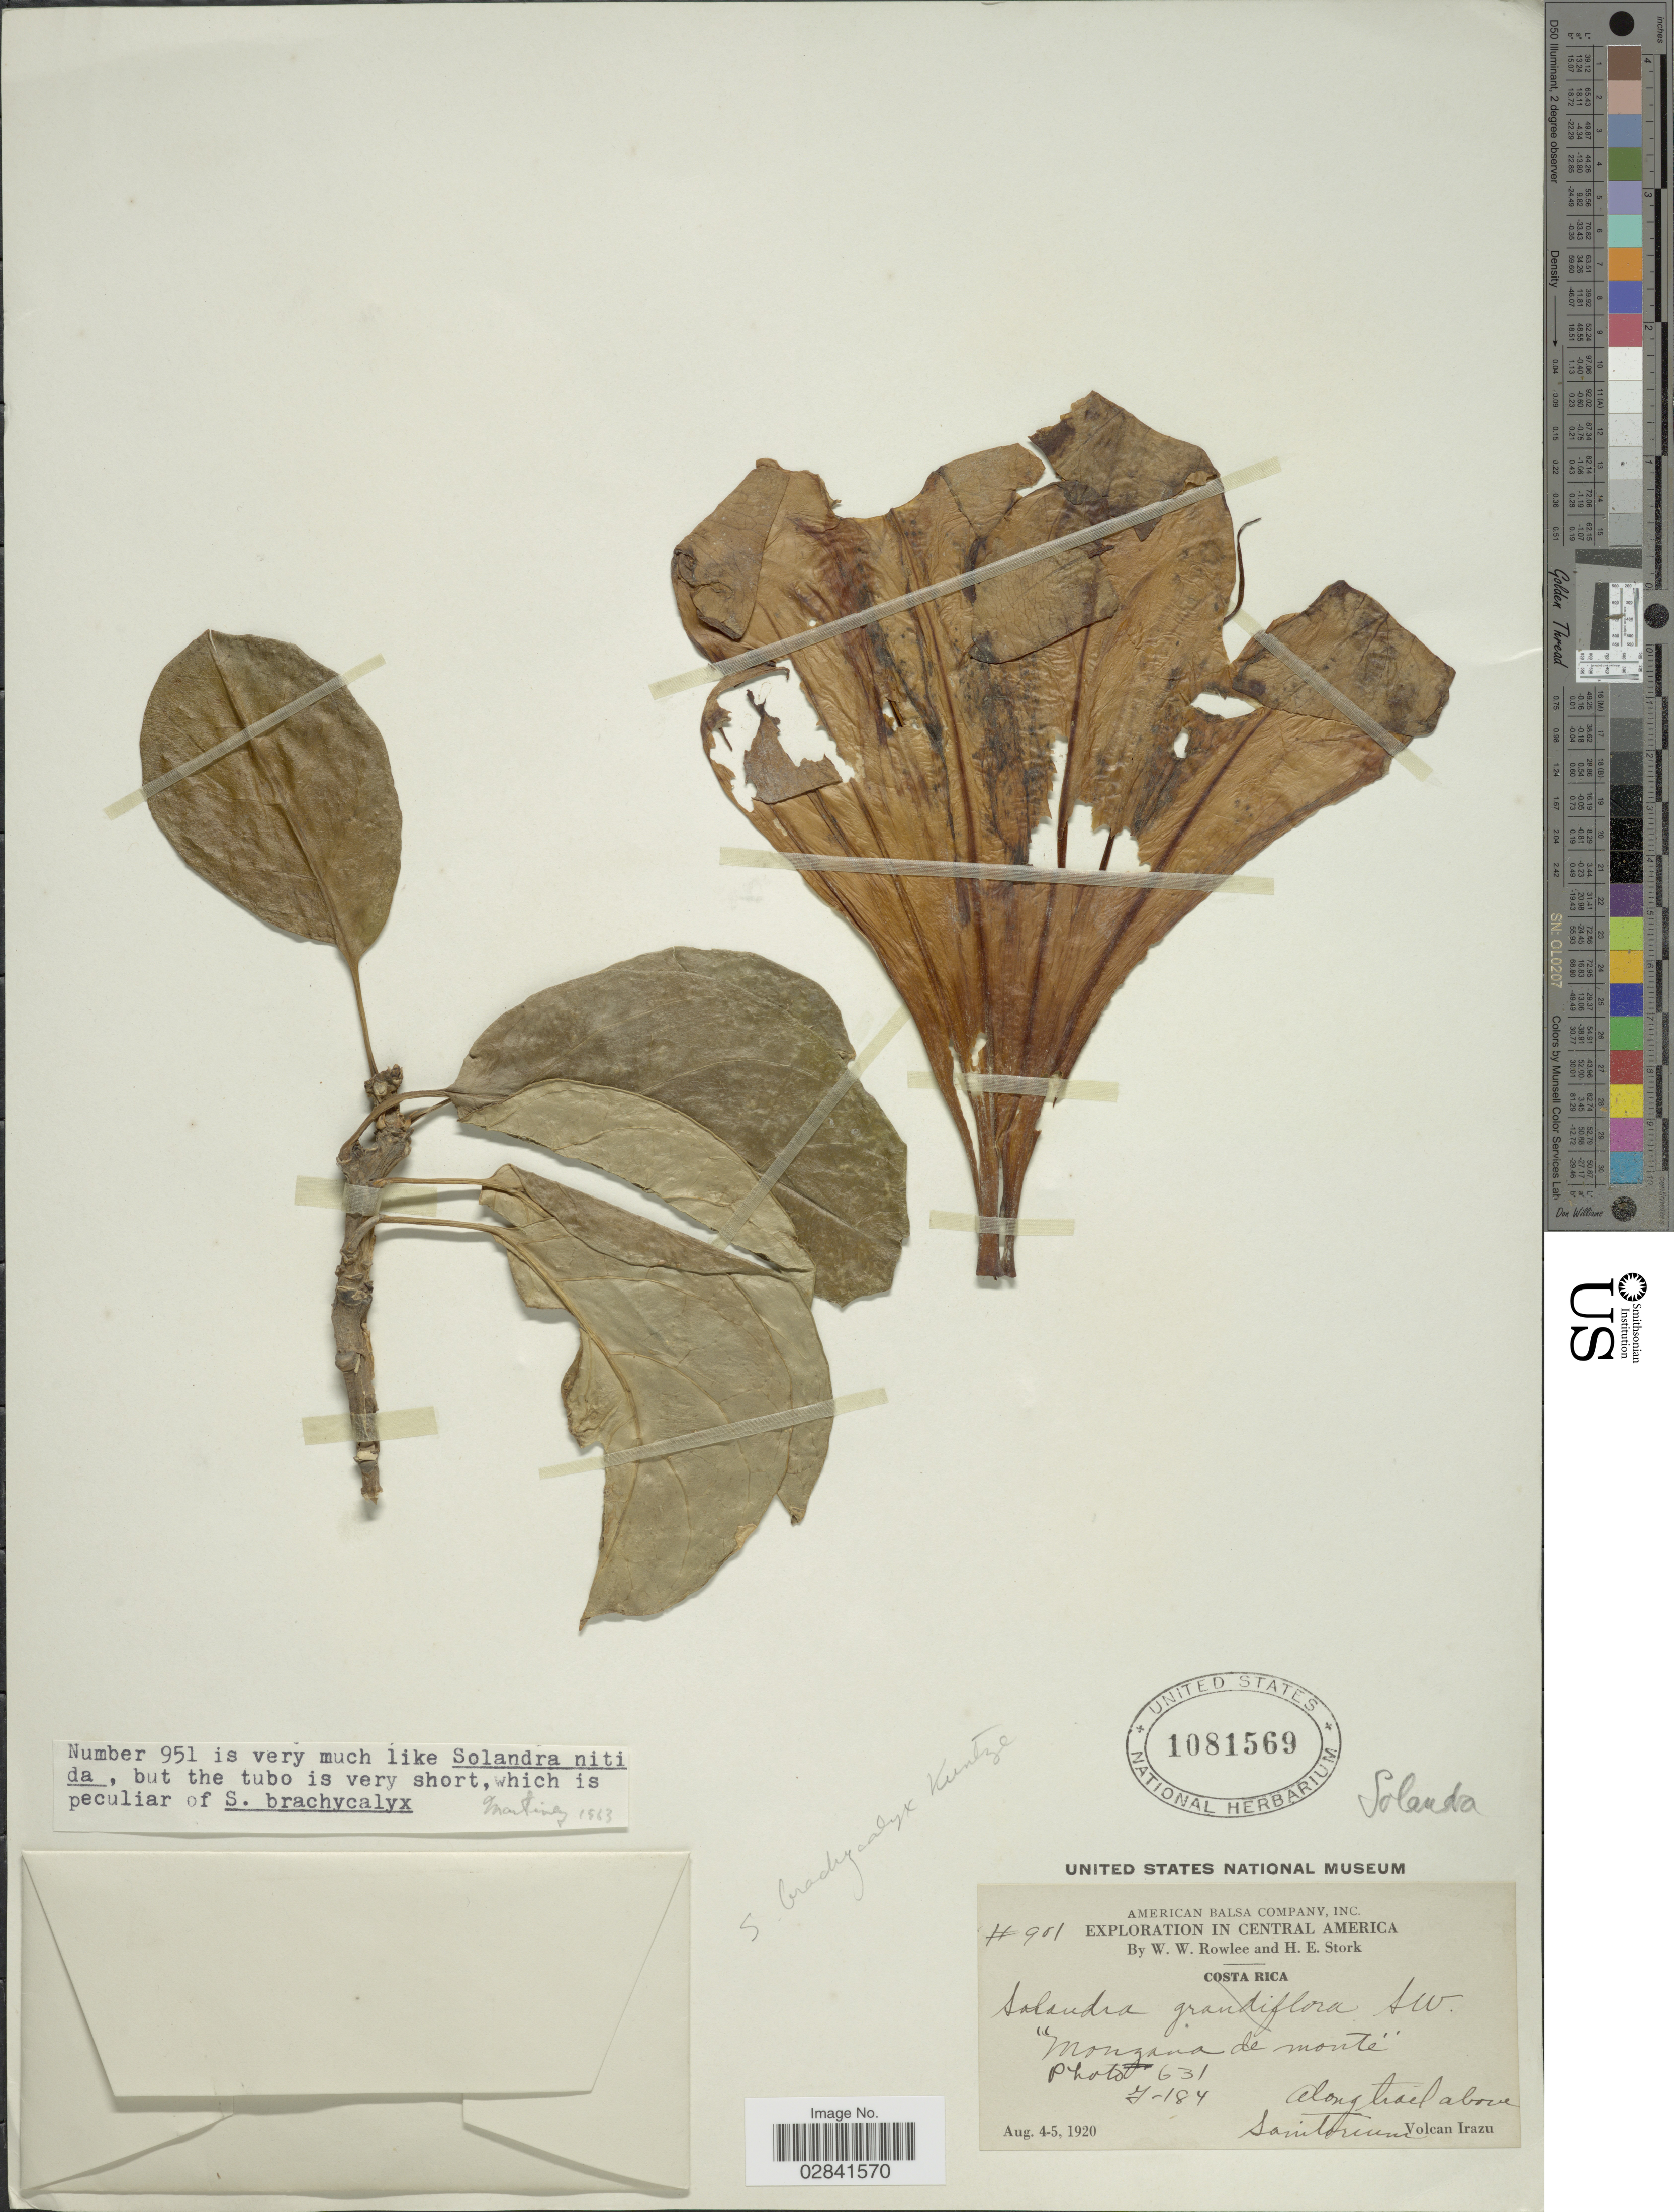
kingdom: Plantae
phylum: Tracheophyta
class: Magnoliopsida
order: Solanales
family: Solanaceae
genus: Solandra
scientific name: Solandra brachycalyx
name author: Kuntze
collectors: W. W. Rowlee & H. E. Stork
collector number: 901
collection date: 1920-08-04/1920-08-05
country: Costa Rica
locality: Along trail above Sanitorium. Volcan Irazu.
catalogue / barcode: US 1081569